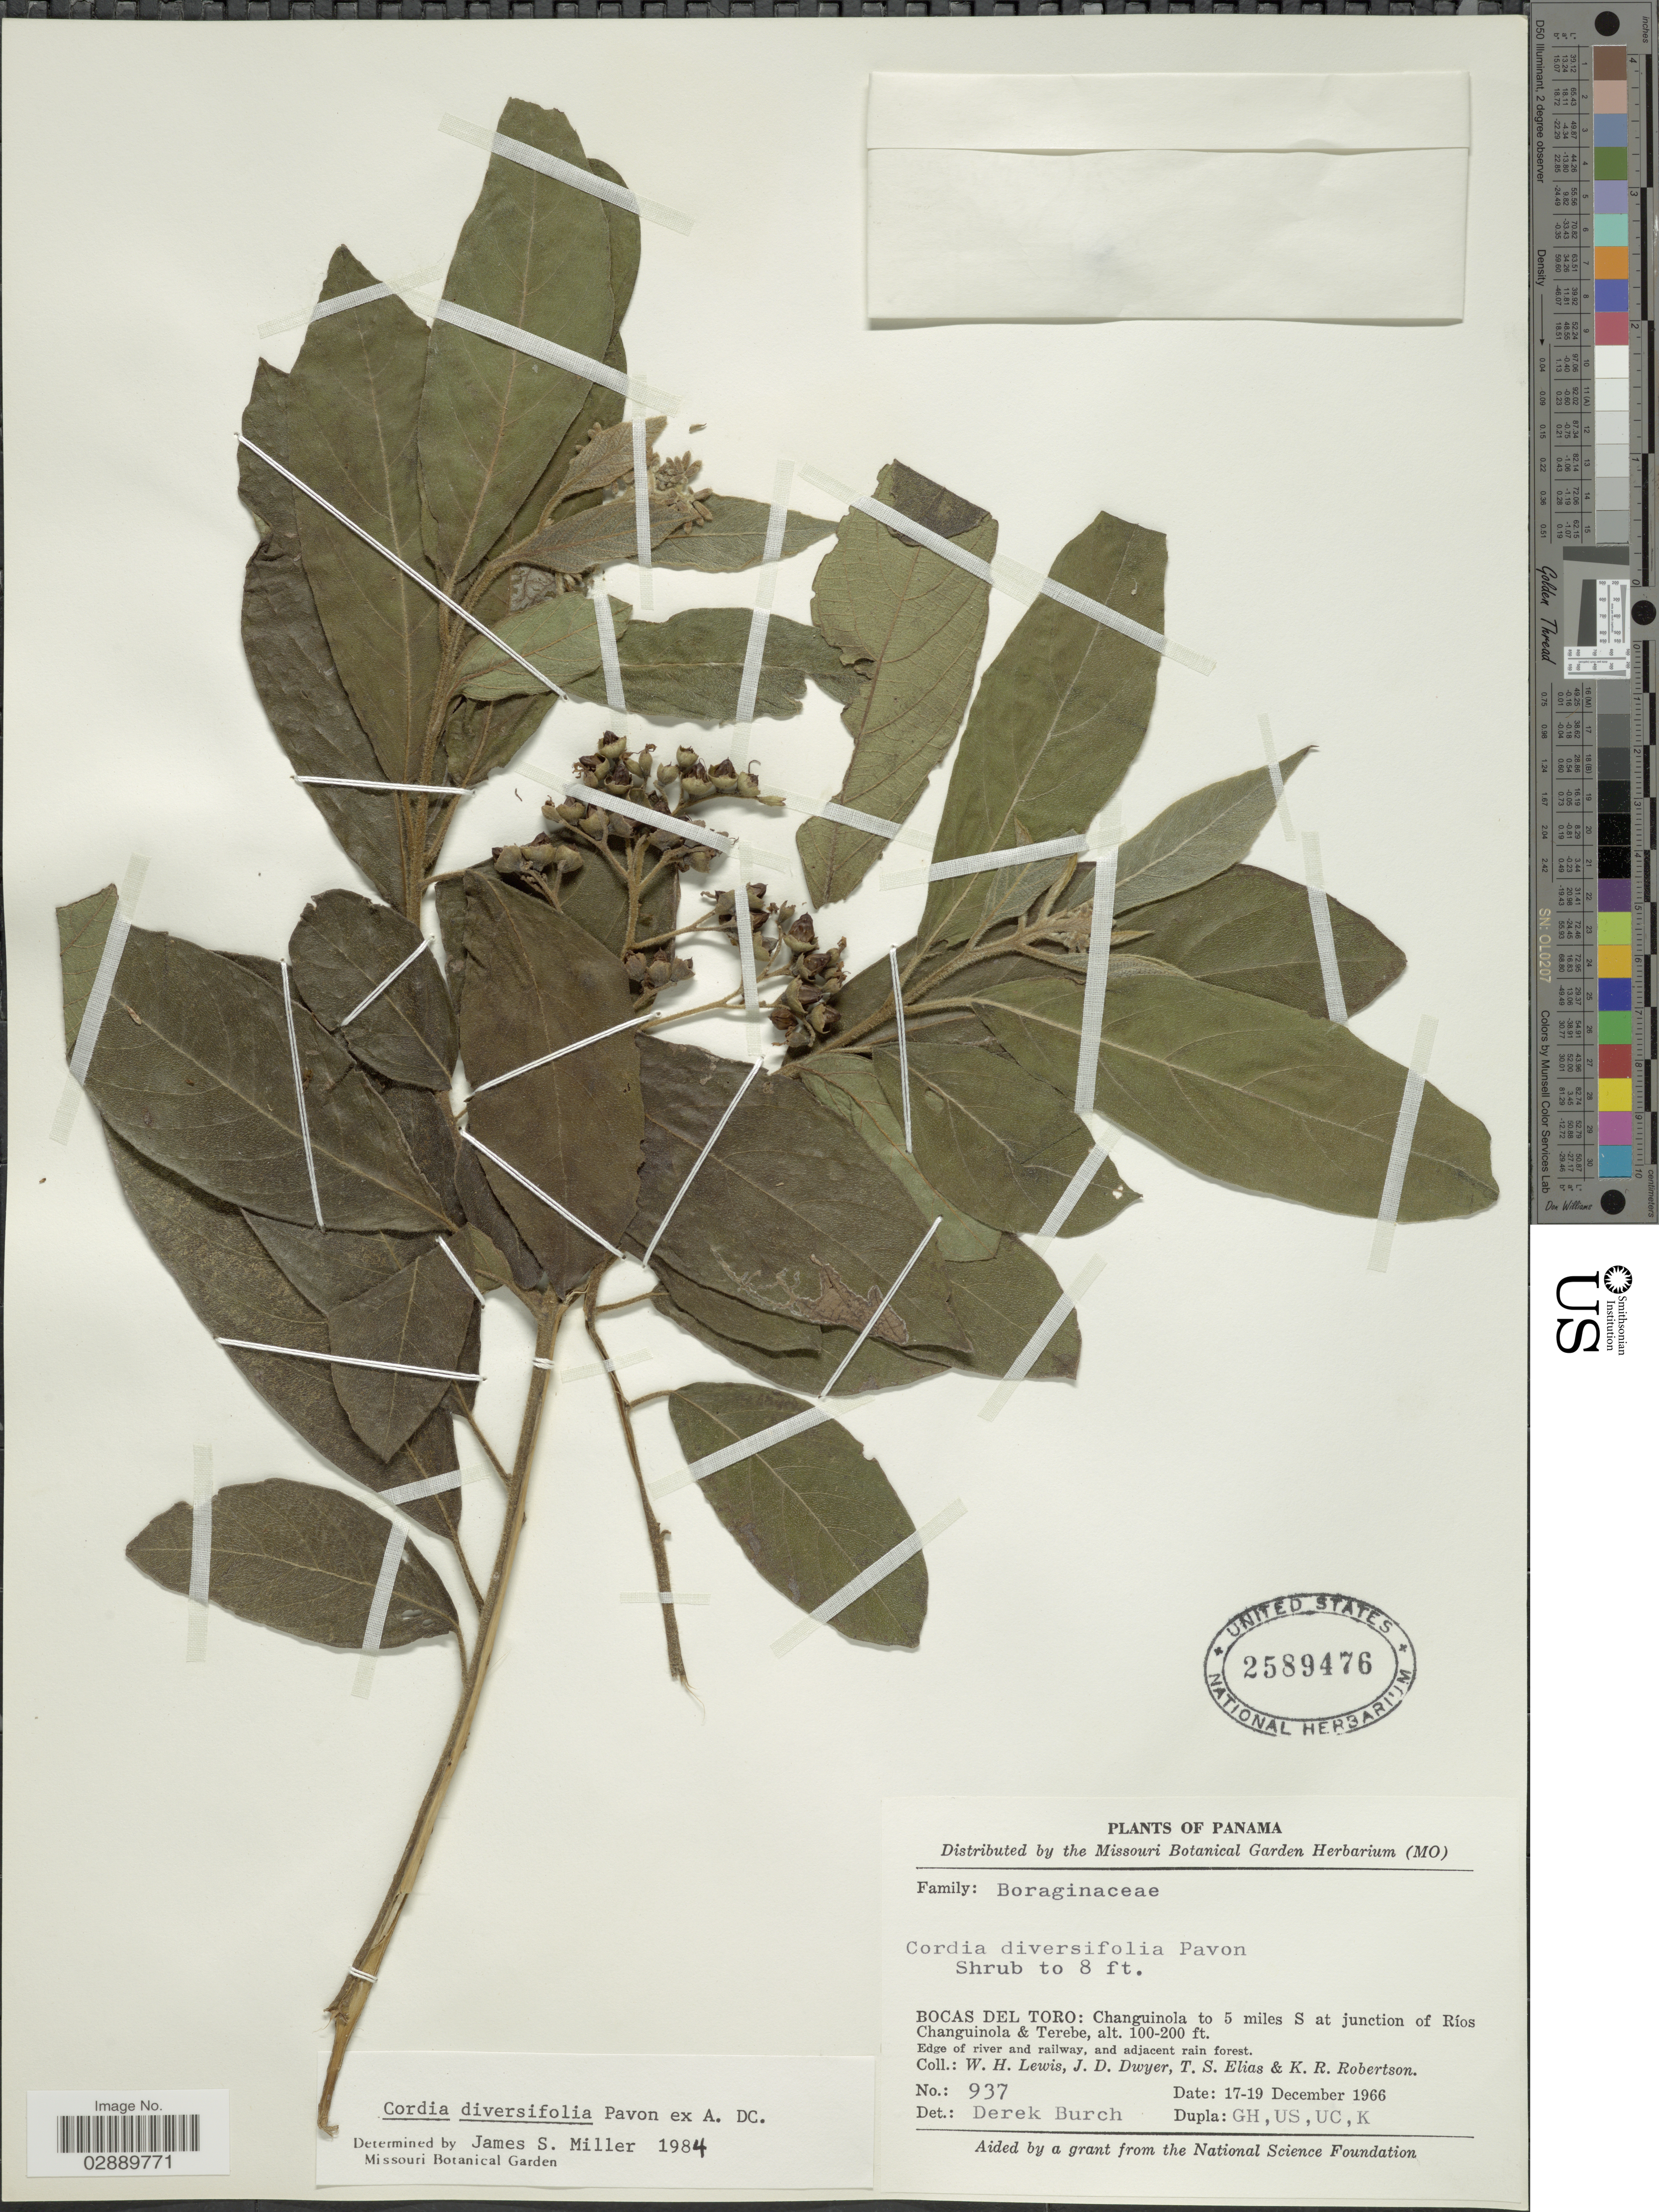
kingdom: Plantae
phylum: Tracheophyta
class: Magnoliopsida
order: Boraginales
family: Cordiaceae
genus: Cordia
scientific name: Cordia diversifolia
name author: Pav. ex DC.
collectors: W. H. Lewis, J. D. Dwyer, T. S. Elias & K. Robertson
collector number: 937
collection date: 1966-12-17/1966-12-19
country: Panama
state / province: Bocas del Toro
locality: Changuinola to 5 miles S at junction of Ríos Changuinola & Terebe.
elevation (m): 30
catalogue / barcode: US 2589476